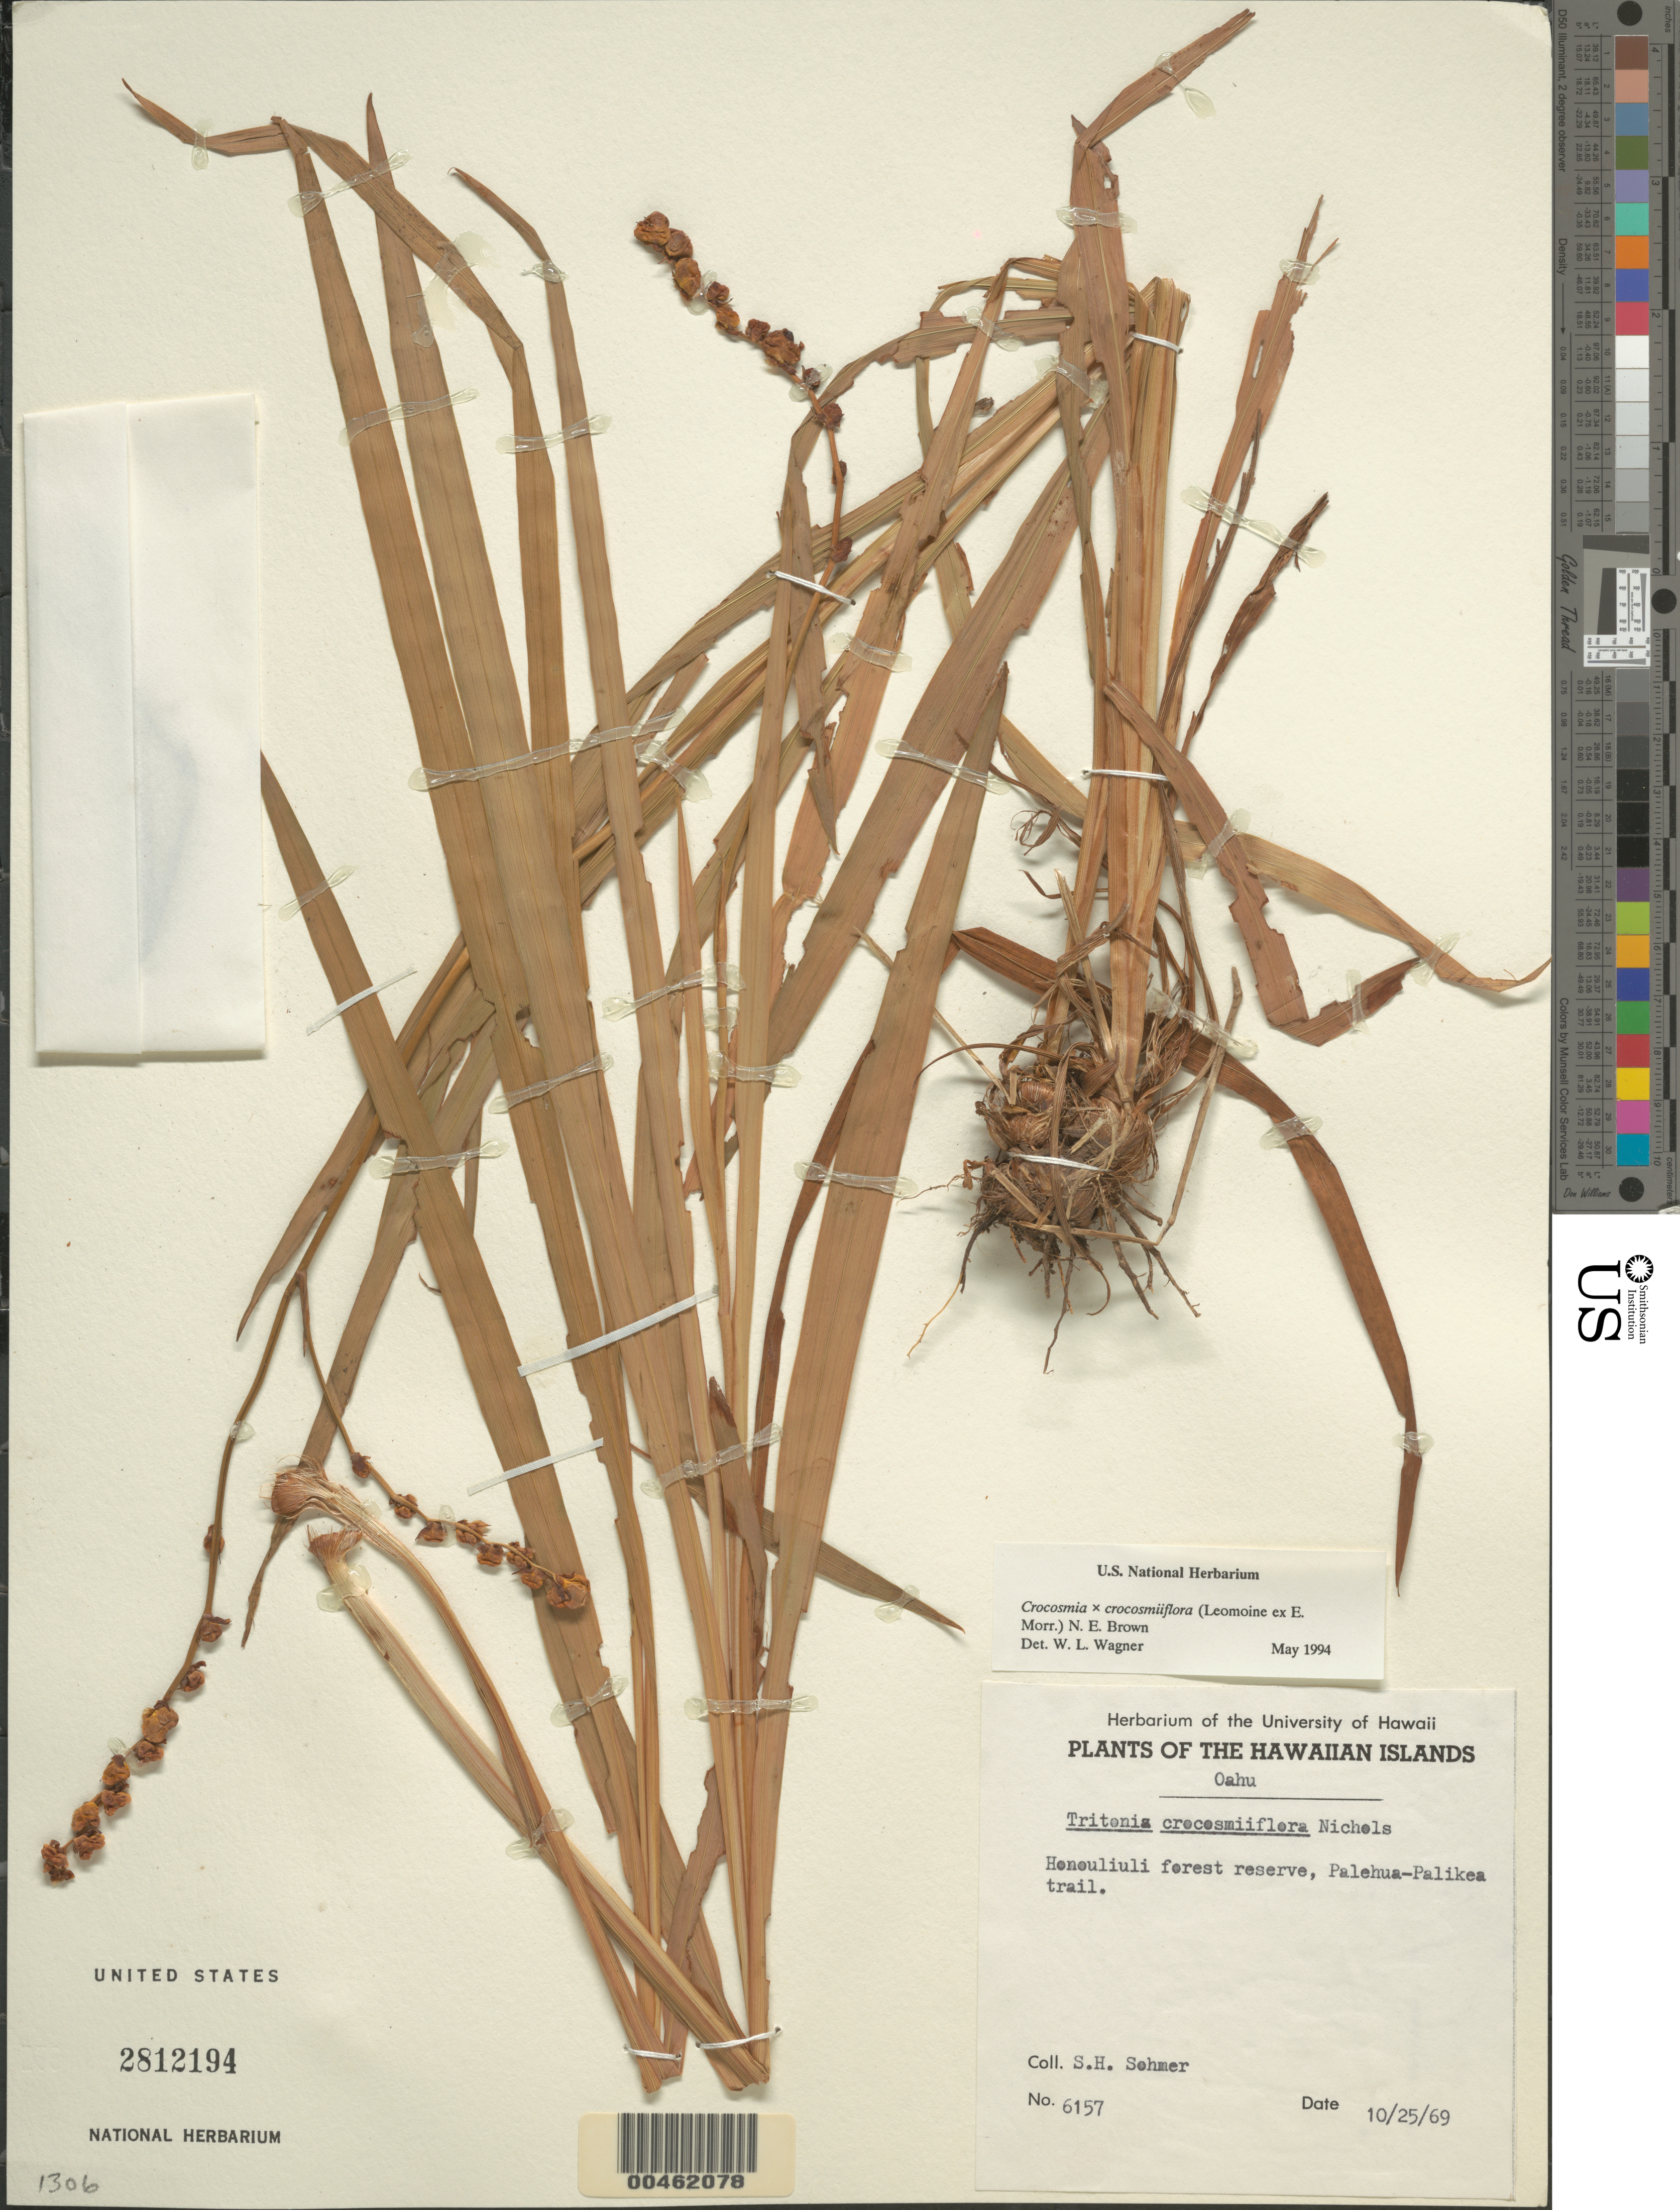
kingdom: Plantae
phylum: Tracheophyta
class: Liliopsida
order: Asparagales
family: Iridaceae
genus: Crocosmia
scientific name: Crocosmia x crocosmiiflora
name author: (Lemoine) N.E. Br.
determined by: Wagner, W. L., (BOT), Smithsonian Institution - National Museum of Natural History (UNITED STATES)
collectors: S. H. Sohmer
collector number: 6157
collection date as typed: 25 Oct 1969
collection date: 1969-10-25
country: United States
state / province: Hawaii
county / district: Honolulu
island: Oahu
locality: Honouliuli forest reserve, Palehua-Palikea trail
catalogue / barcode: US 2812194